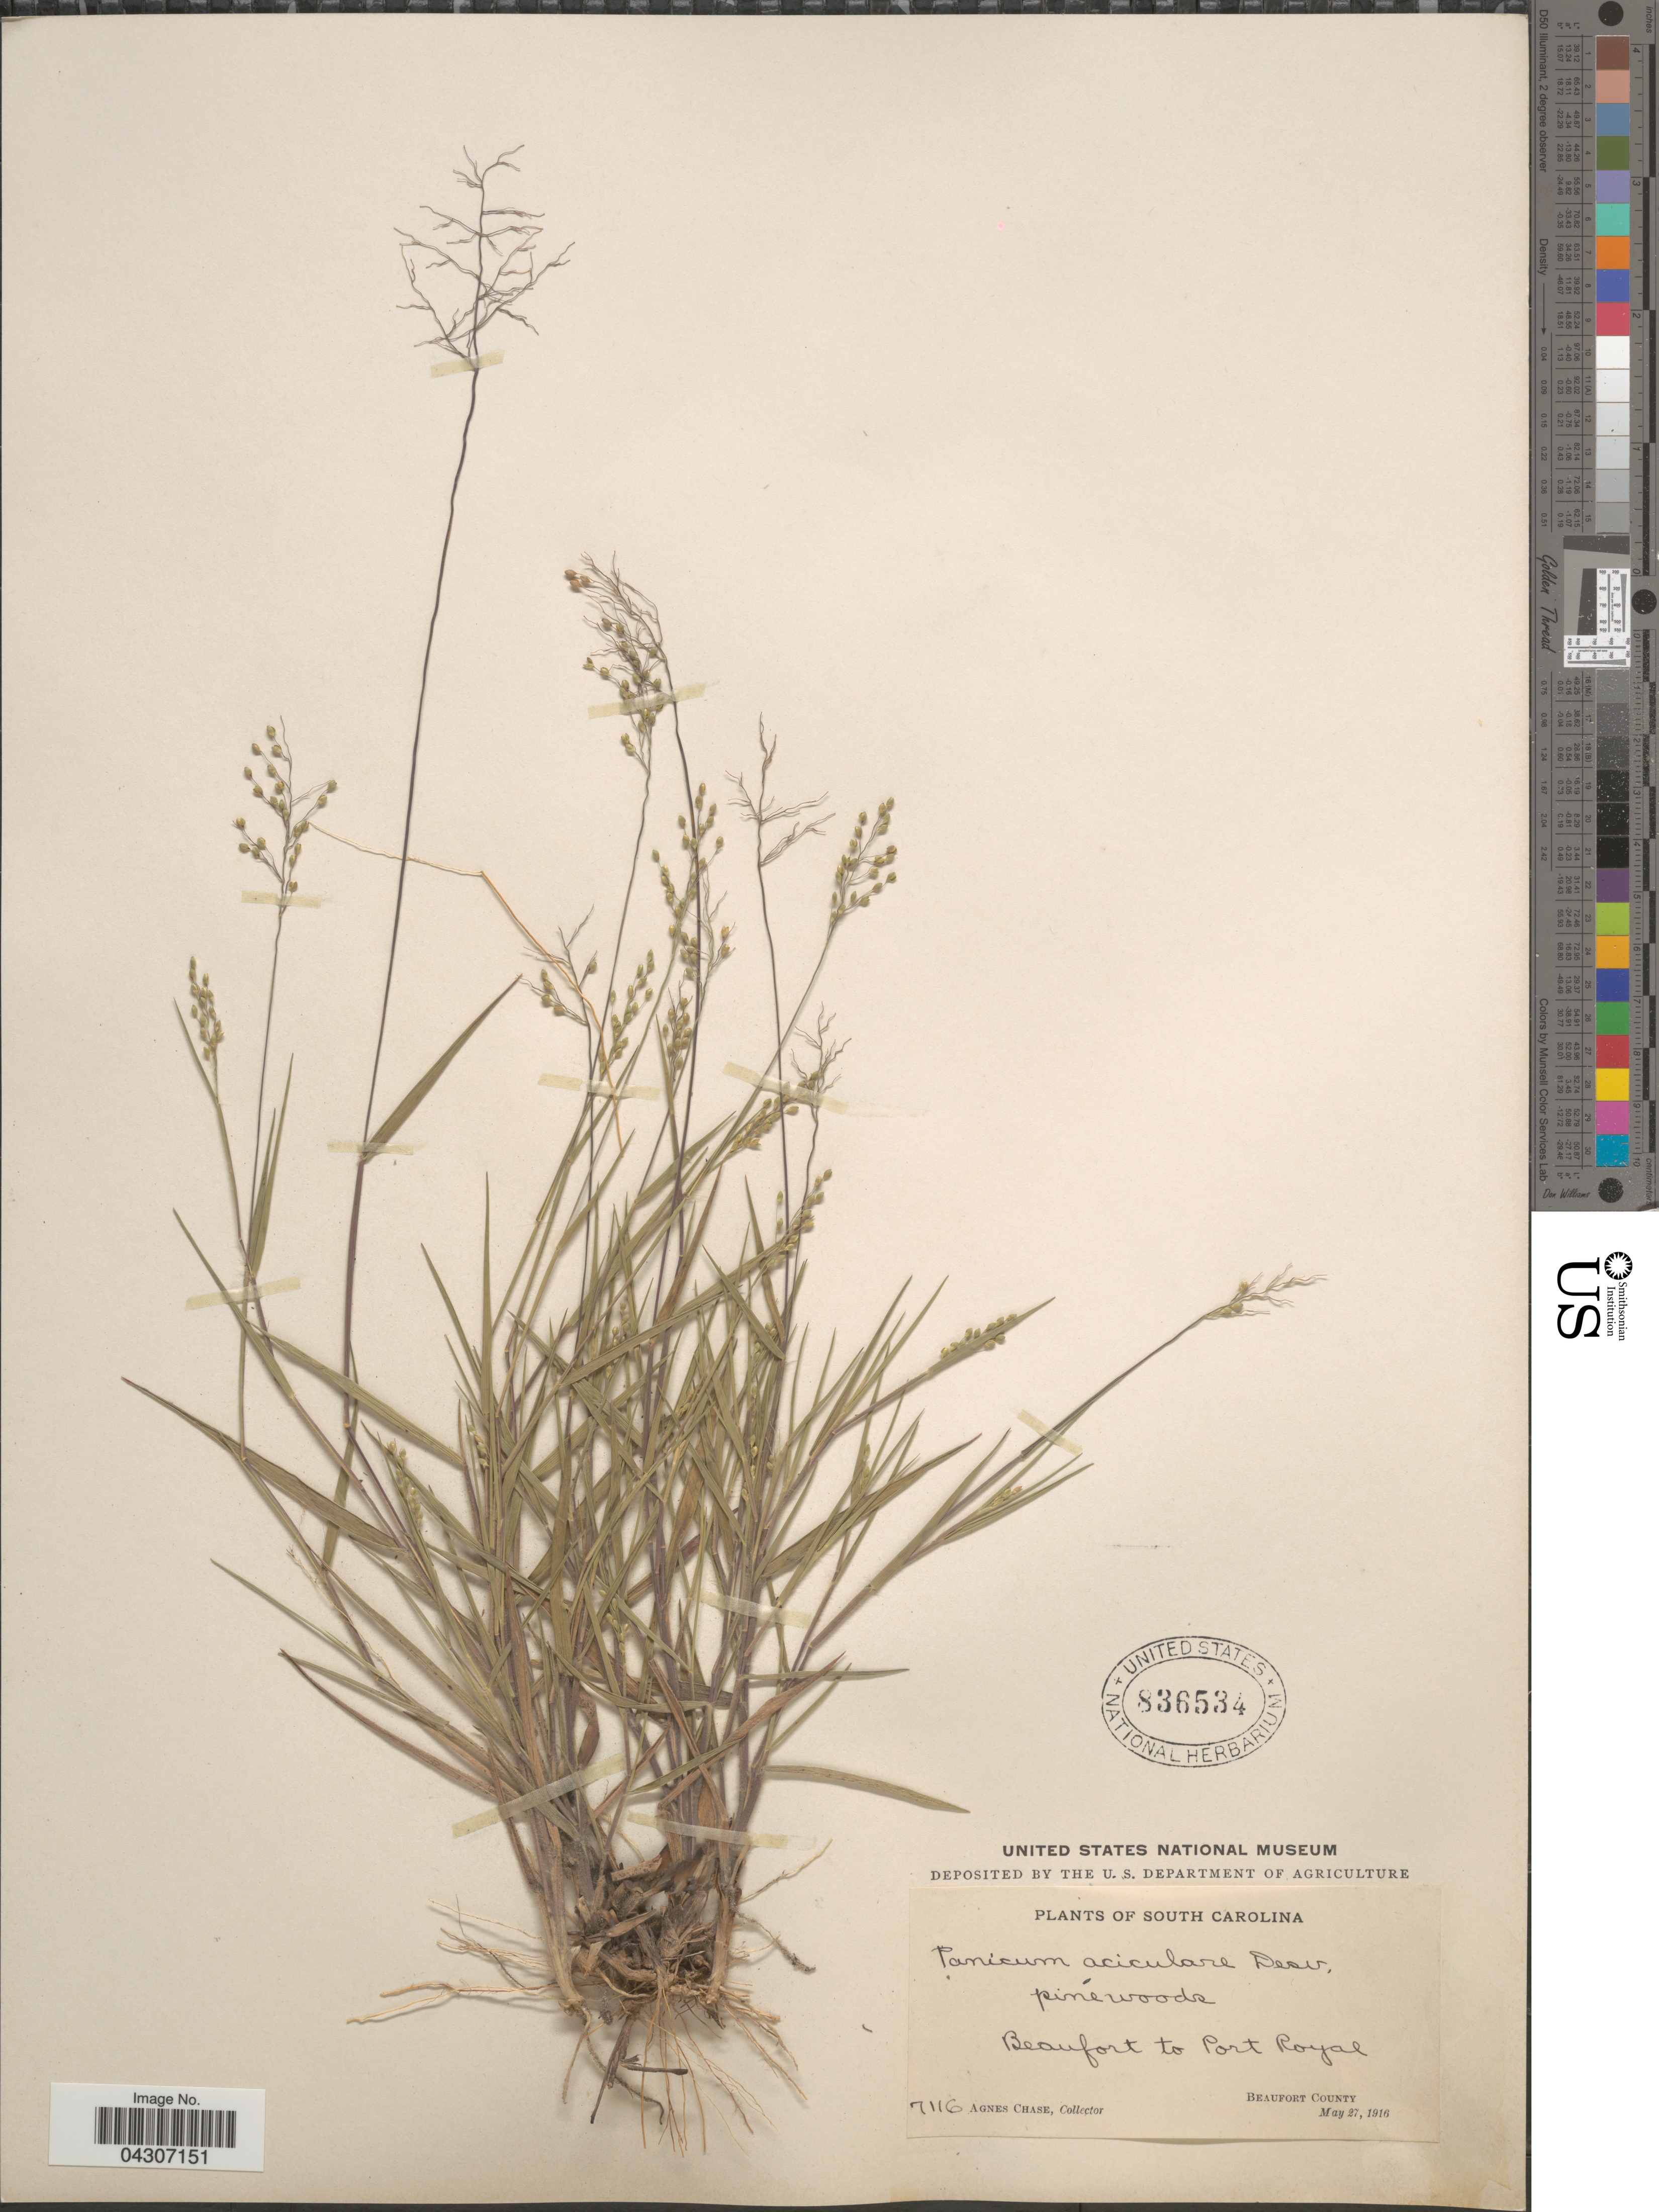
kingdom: Plantae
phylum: Tracheophyta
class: Liliopsida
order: Poales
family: Poaceae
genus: Dichanthelium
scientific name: Dichanthelium aciculare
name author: (Desv. ex Poir.) Gould & C.A. Clark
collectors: A. Chase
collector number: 7116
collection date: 1916-05-27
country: United States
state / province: South Carolina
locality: Beaufort to Port Royal. Beaufort County.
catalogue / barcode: US 836534